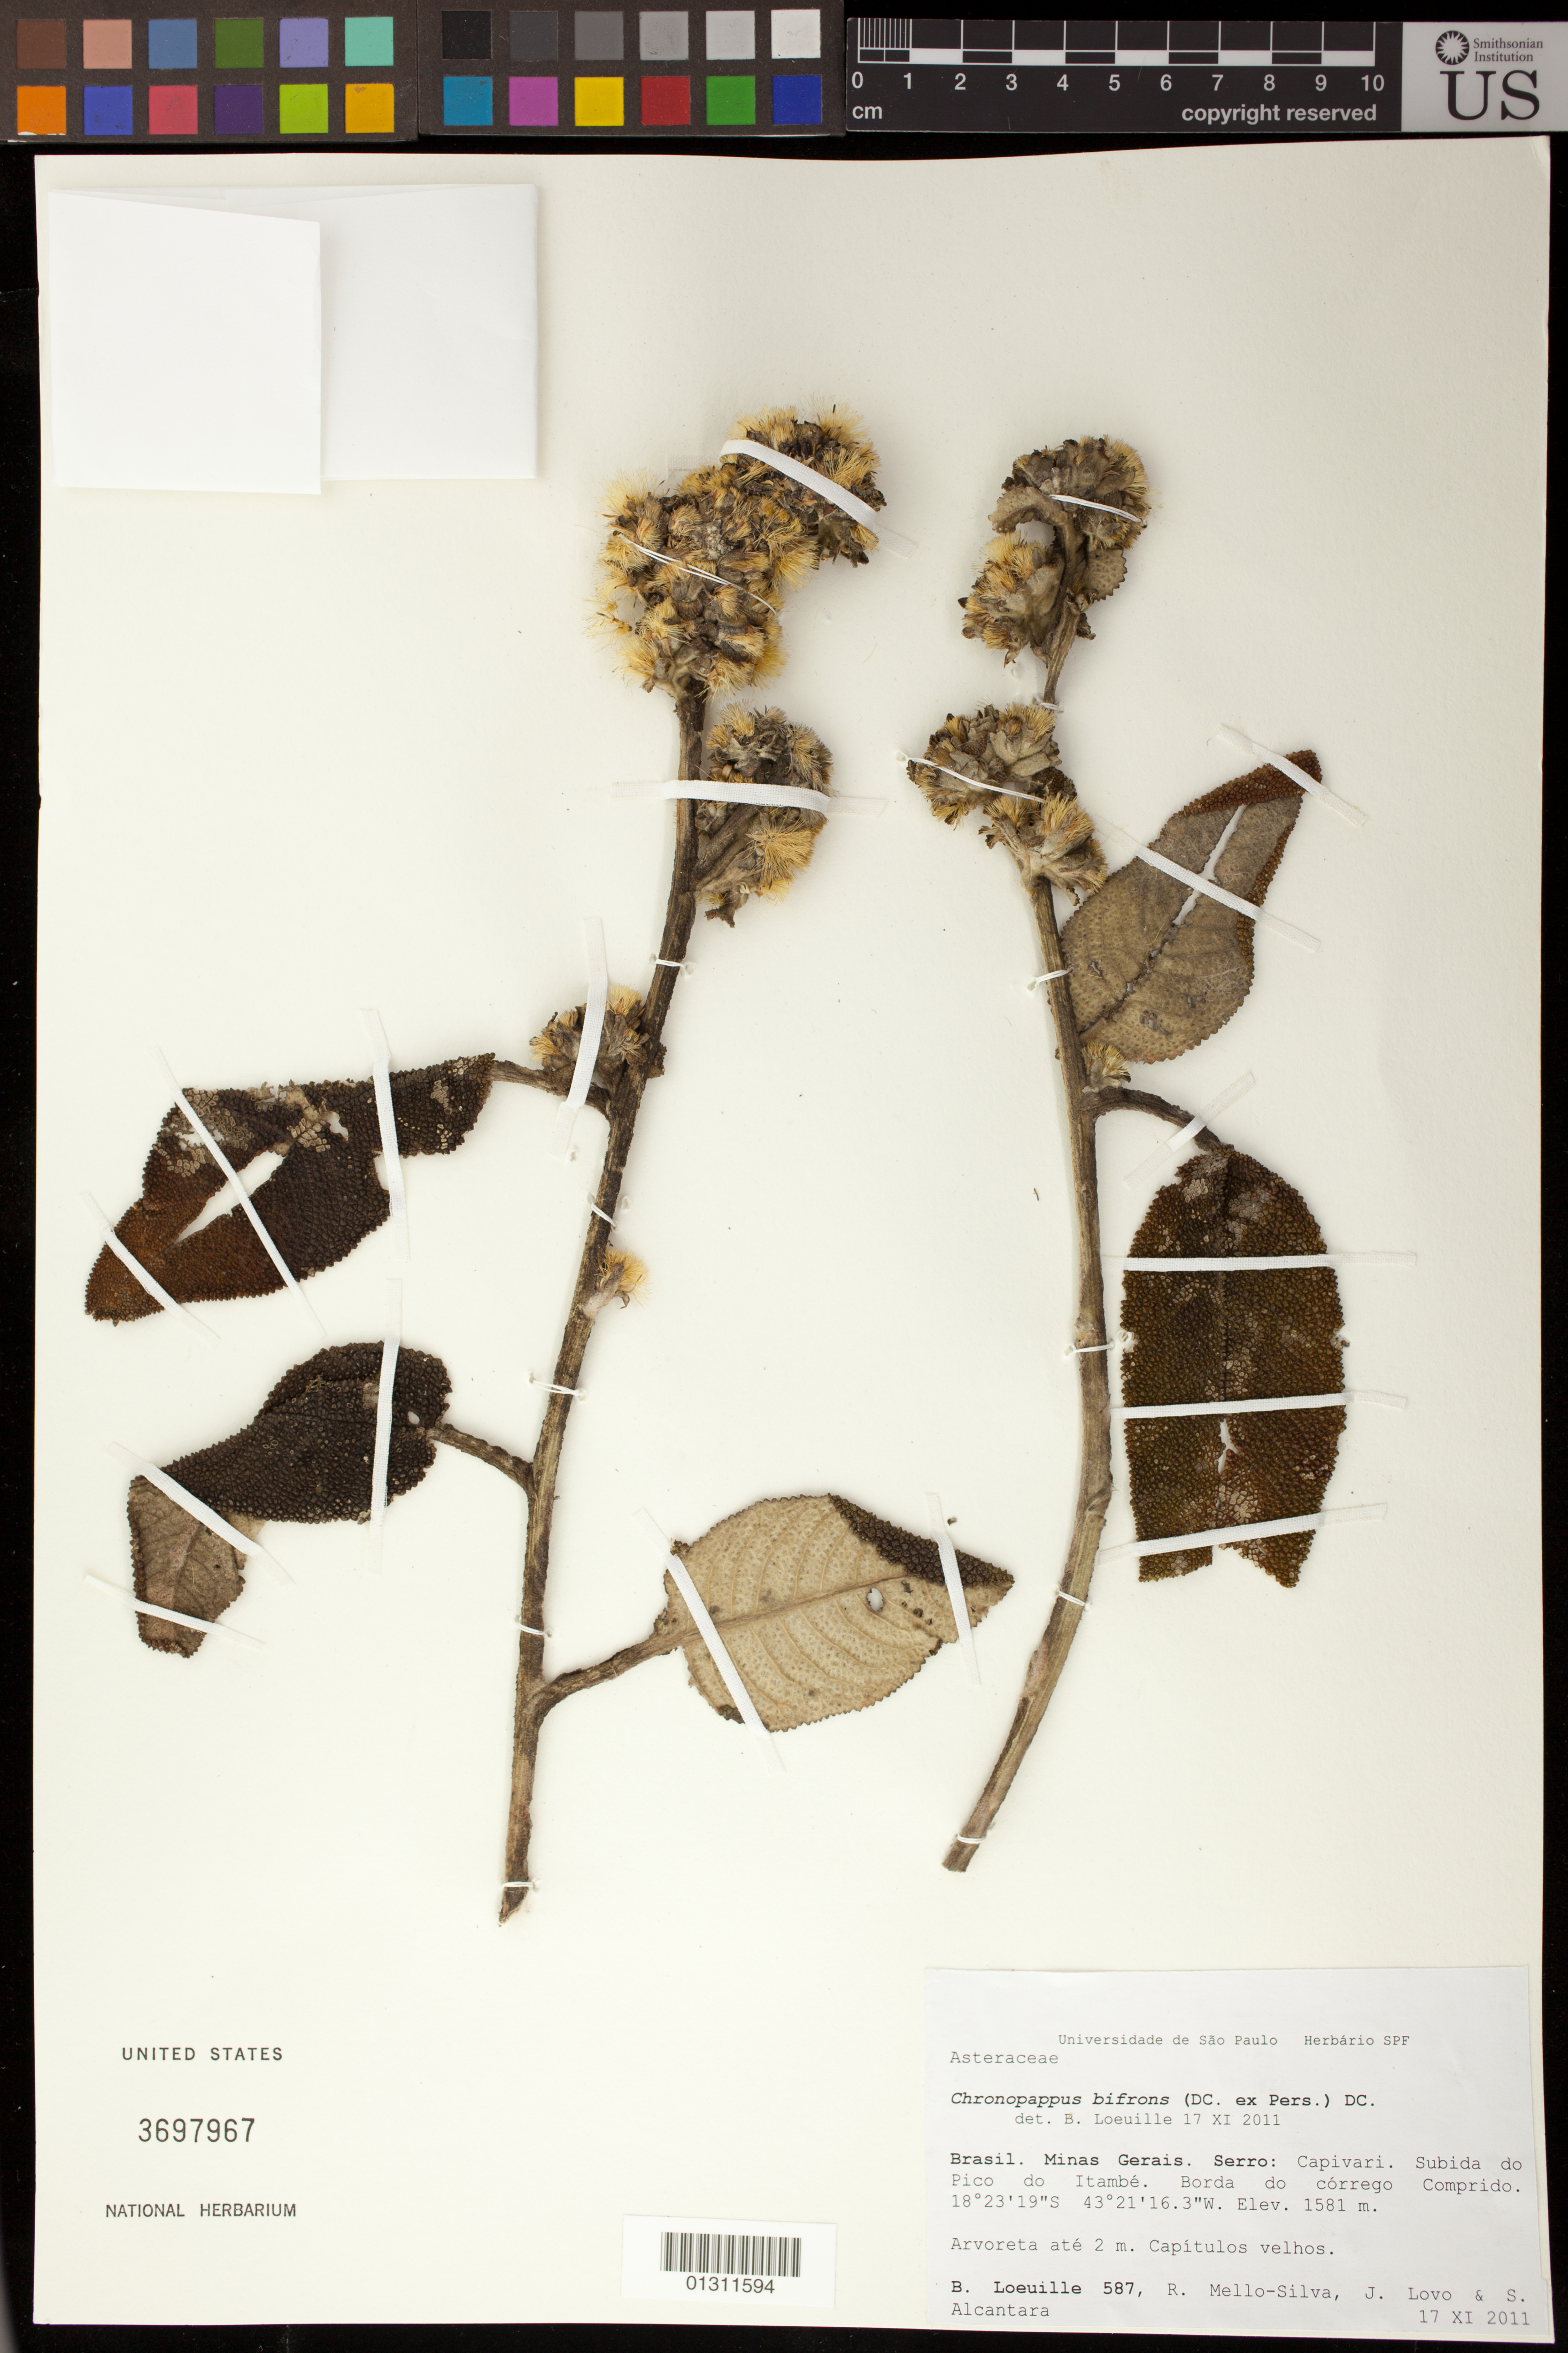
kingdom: Plantae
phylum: Tracheophyta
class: Magnoliopsida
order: Asterales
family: Asteraceae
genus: Chronopappus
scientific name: Chronopappus bifrons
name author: (DC. ex Pers.) DC.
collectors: B. Loeuille, R. Mello-Silva & J. Lovo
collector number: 587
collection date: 2011-11-17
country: Brazil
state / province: Minas Gerais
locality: Serro: Capivari. Subida do Pico do Itambe. Borda do corrego Comprido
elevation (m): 1581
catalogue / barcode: US 3697967